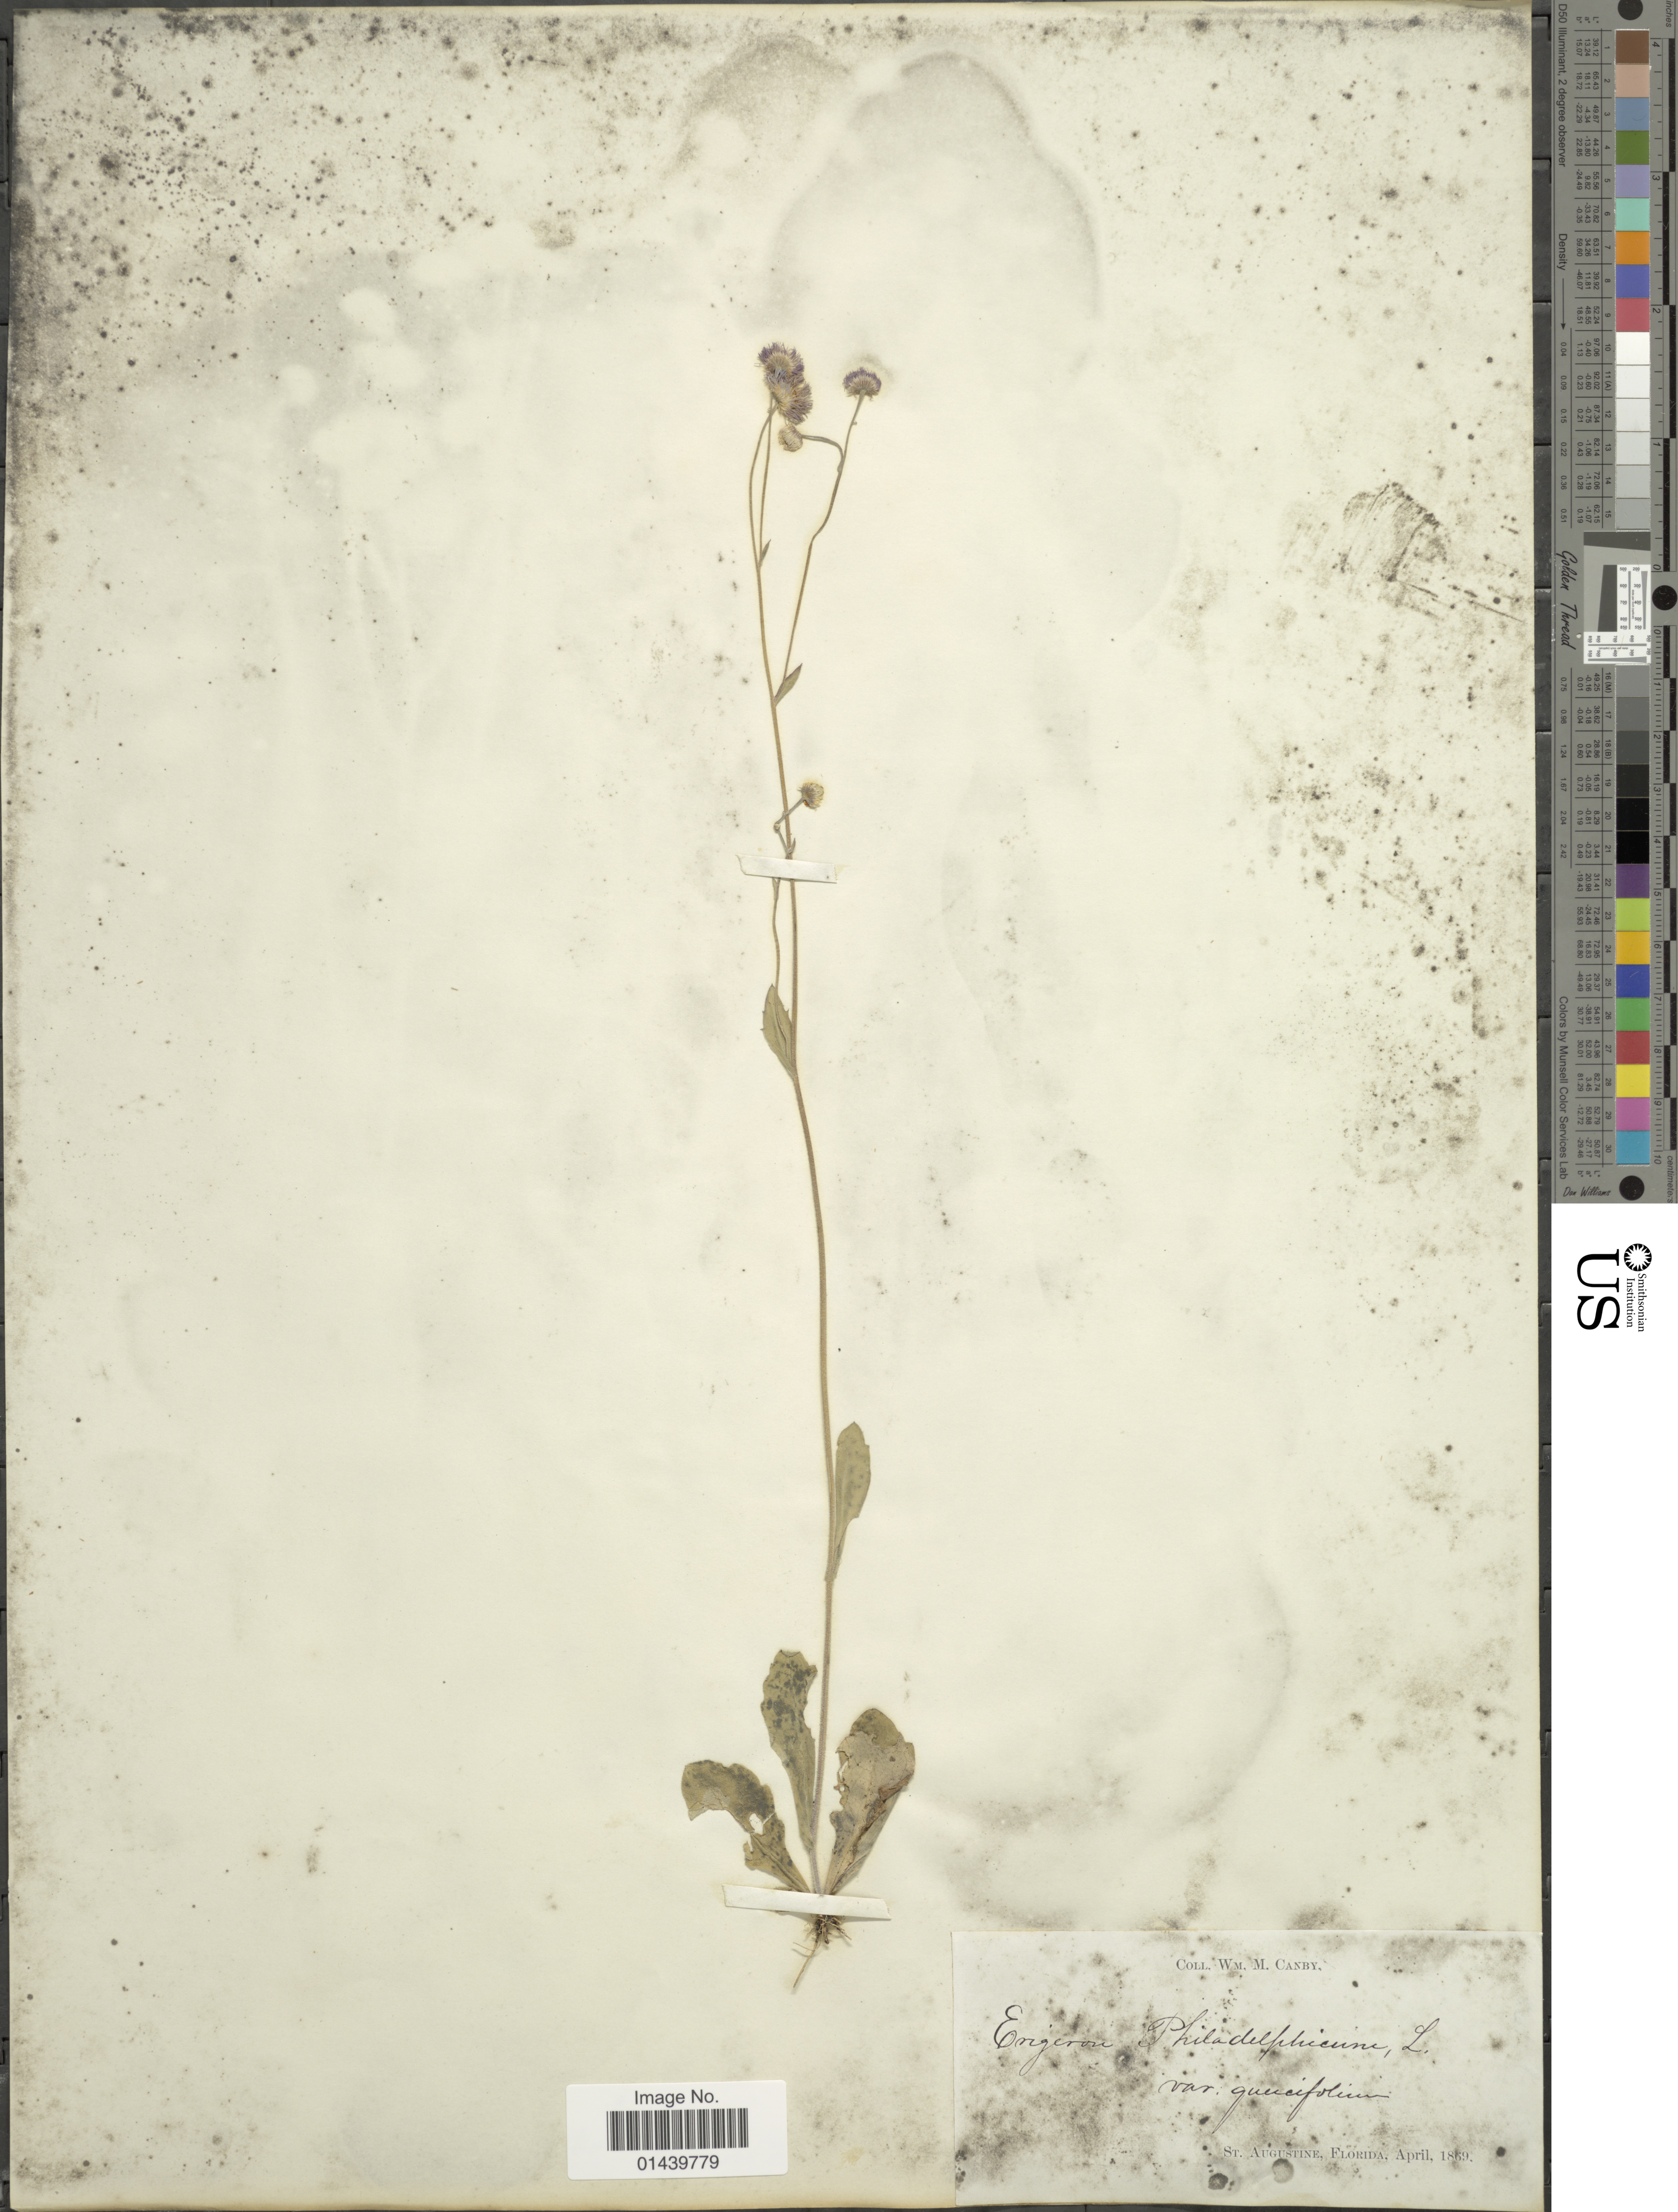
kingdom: Plantae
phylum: Tracheophyta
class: Magnoliopsida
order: Asterales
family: Asteraceae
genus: Erigeron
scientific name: Erigeron quercifolius Lam.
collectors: W. M. Canby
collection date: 1869-04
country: United States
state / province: Florida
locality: St. Augustine.